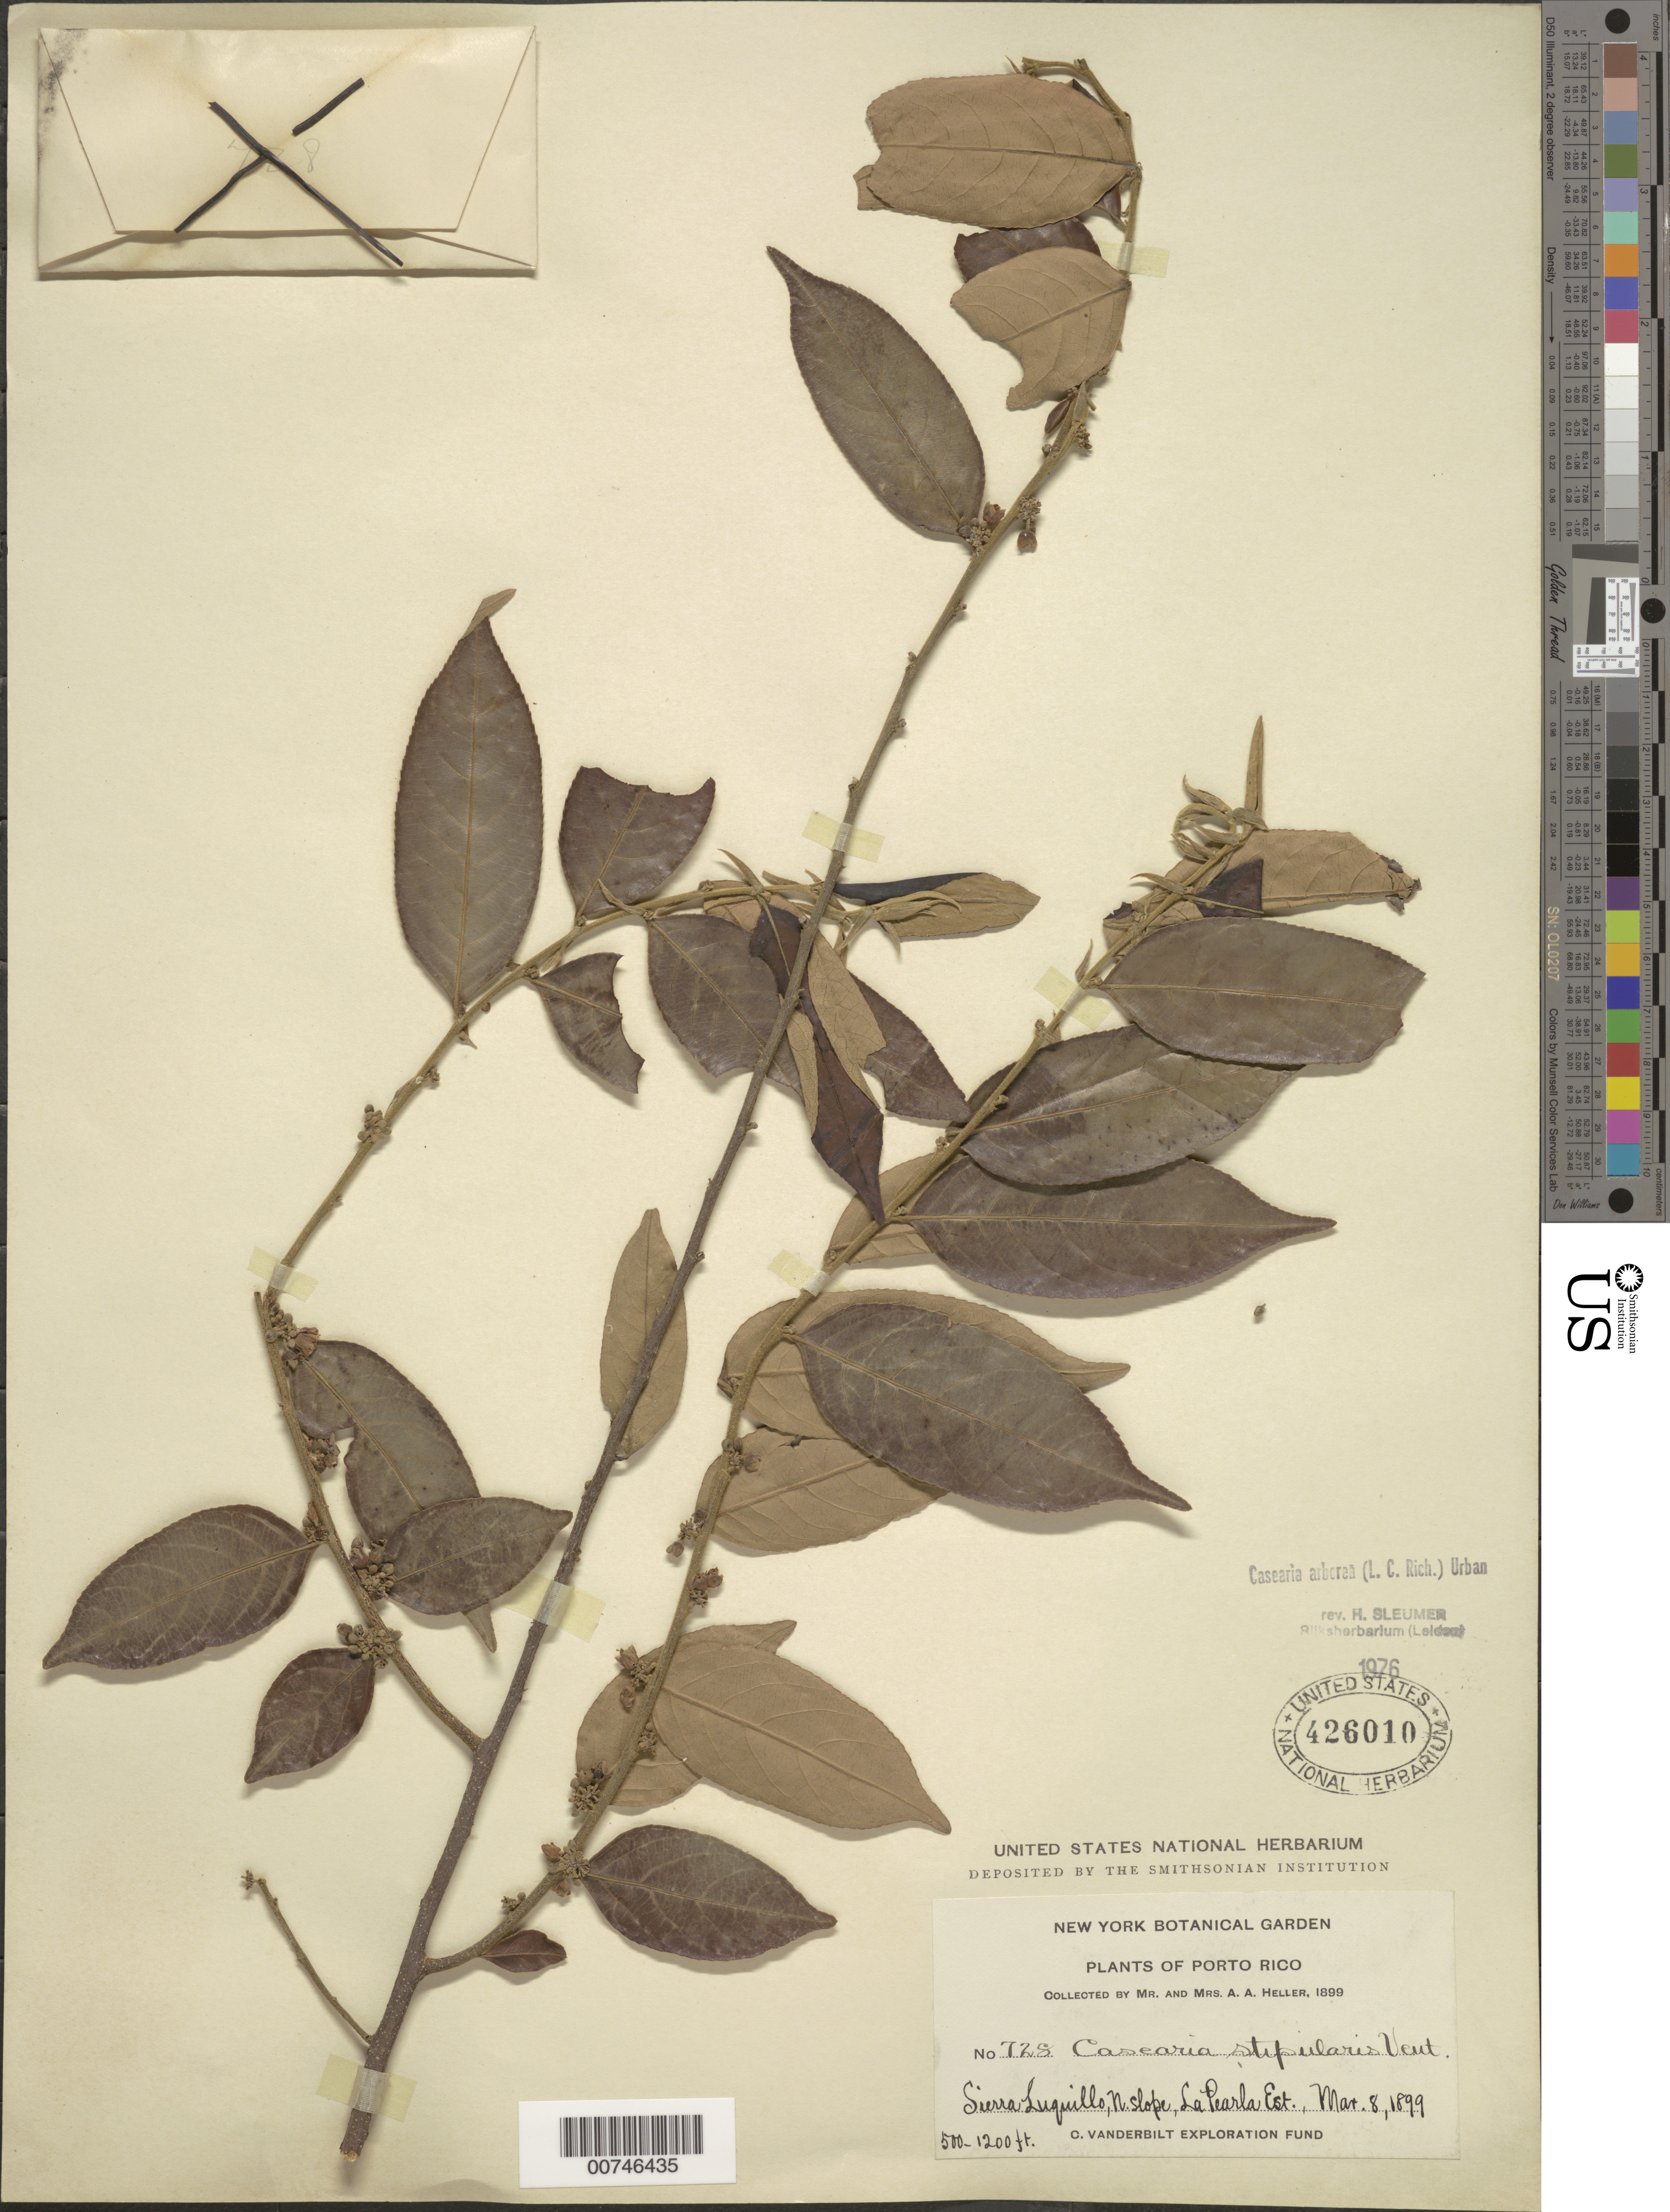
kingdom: Plantae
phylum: Tracheophyta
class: Magnoliopsida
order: Malpighiales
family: Salicaceae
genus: Casearia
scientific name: Casearia arborea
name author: (Rich.) Urb.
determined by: Sleumer, H. O.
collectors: A. A. Heller & E. G. Heller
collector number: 728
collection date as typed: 08 Mar 1899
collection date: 1899-03-08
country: Puerto Rico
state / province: Luquillo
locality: Sierra de Luquillo, N. slope La Pearla Est.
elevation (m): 152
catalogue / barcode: US 426010